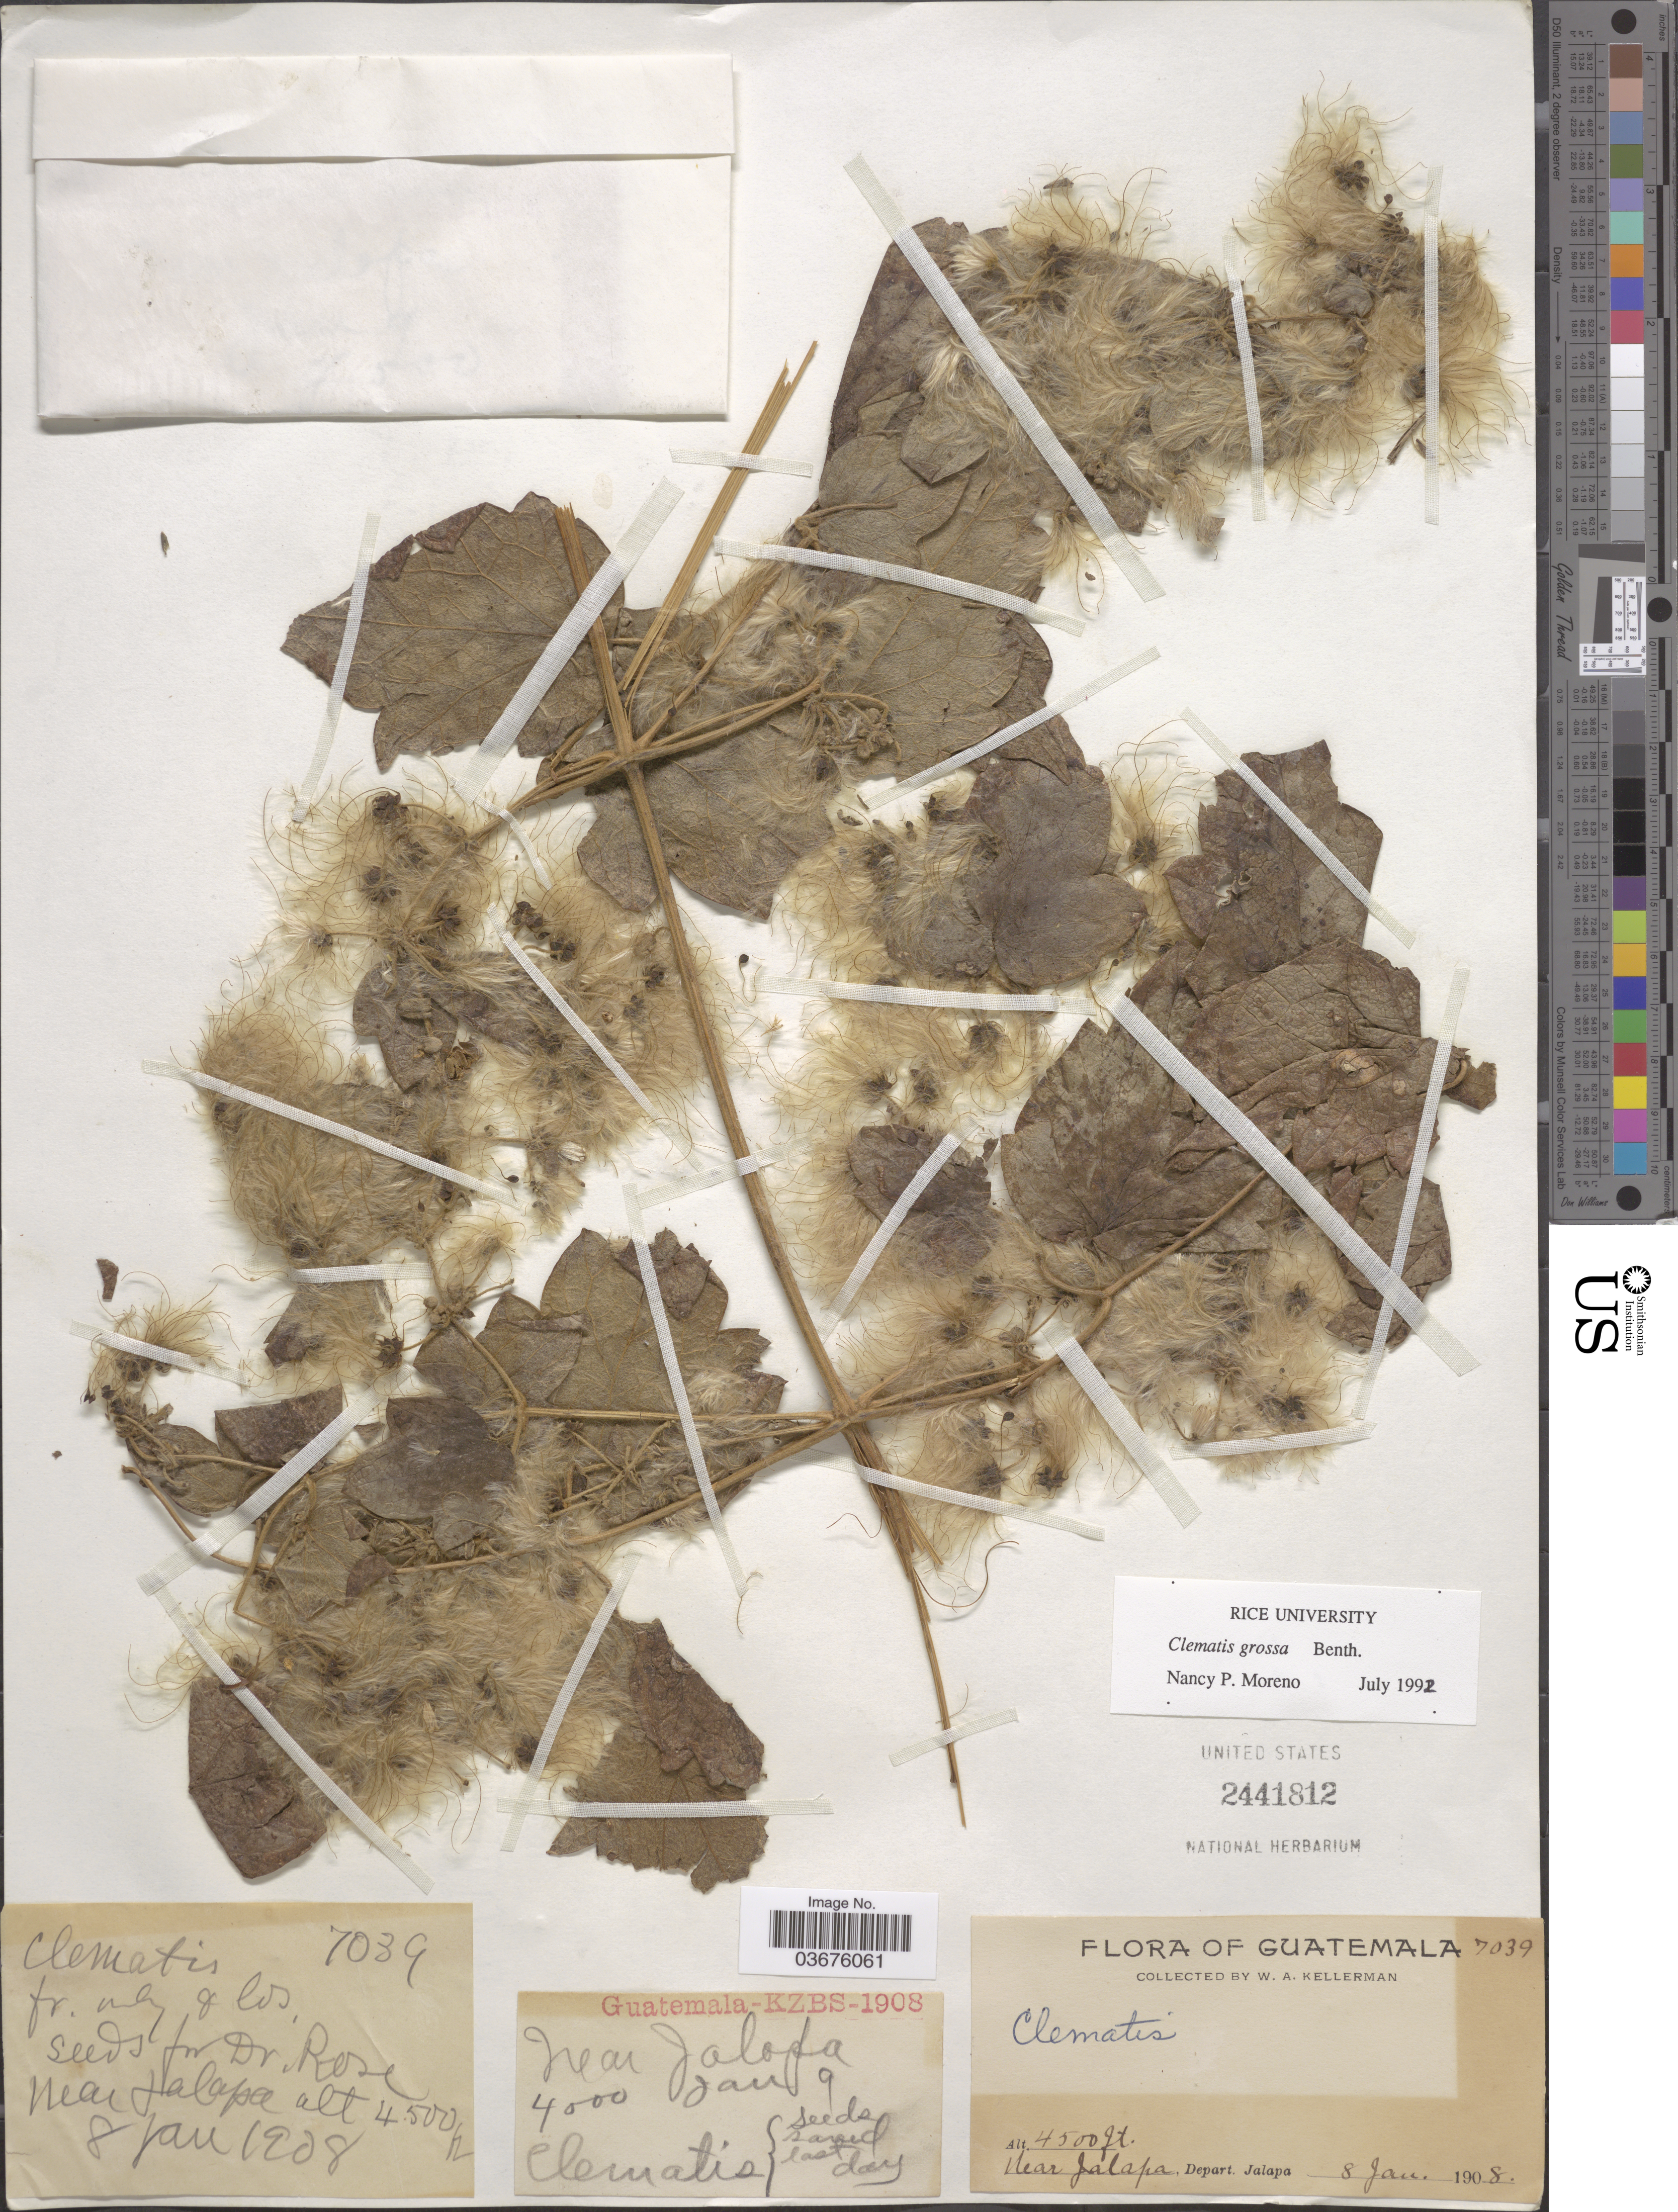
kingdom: Plantae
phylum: Tracheophyta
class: Magnoliopsida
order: Ranunculales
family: Ranunculaceae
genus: Clematis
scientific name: Clematis grossa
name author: Benth.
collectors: W. Kellerman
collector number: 7039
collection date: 1908-01-08/1908-01-09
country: Guatemala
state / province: Jalapa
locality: Near Jalapa, Depart. Jalapa.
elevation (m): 1219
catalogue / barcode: US 2441812